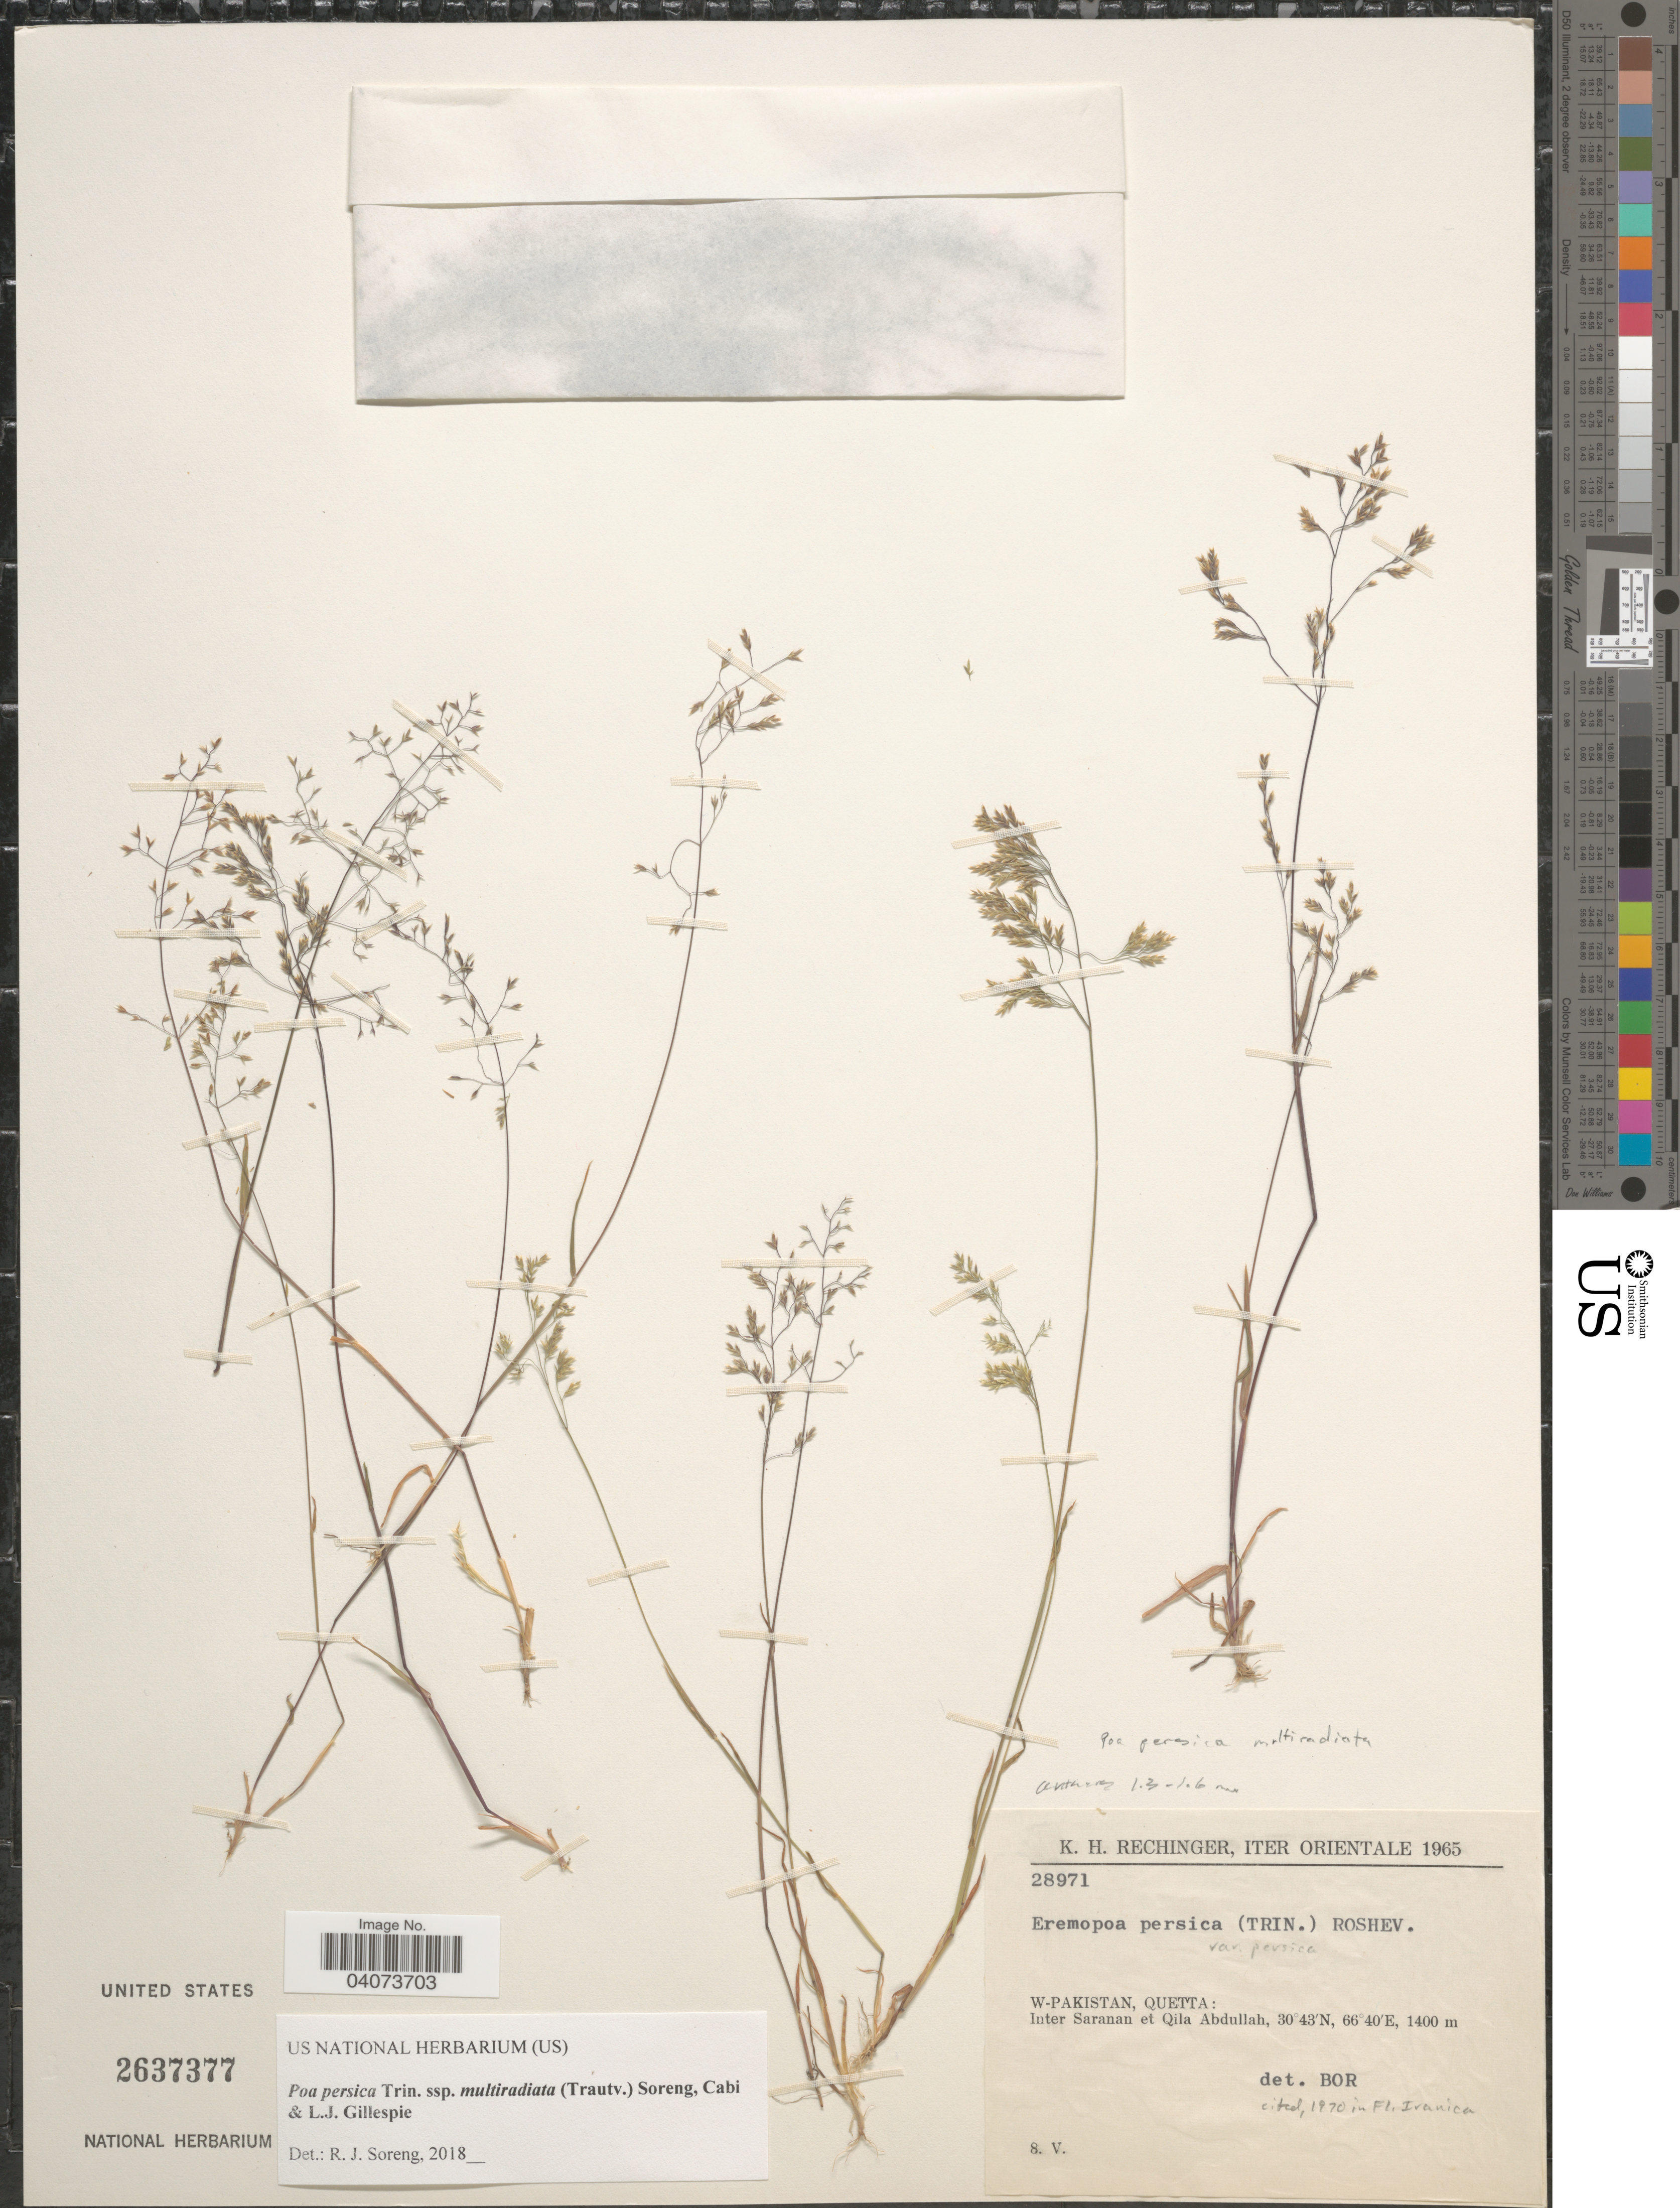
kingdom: Plantae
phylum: Tracheophyta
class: Liliopsida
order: Poales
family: Poaceae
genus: Poa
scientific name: Poa persica subsp. multiradiata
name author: (Trautv.) Soreng et al.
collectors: K. H. Rechinger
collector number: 28971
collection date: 1965-05-08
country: Pakistan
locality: Iter Orientale 1965 W-Pakistan, Quetta: Inter Saranan et Qila Abdullah.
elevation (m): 1400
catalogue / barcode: US 2637377